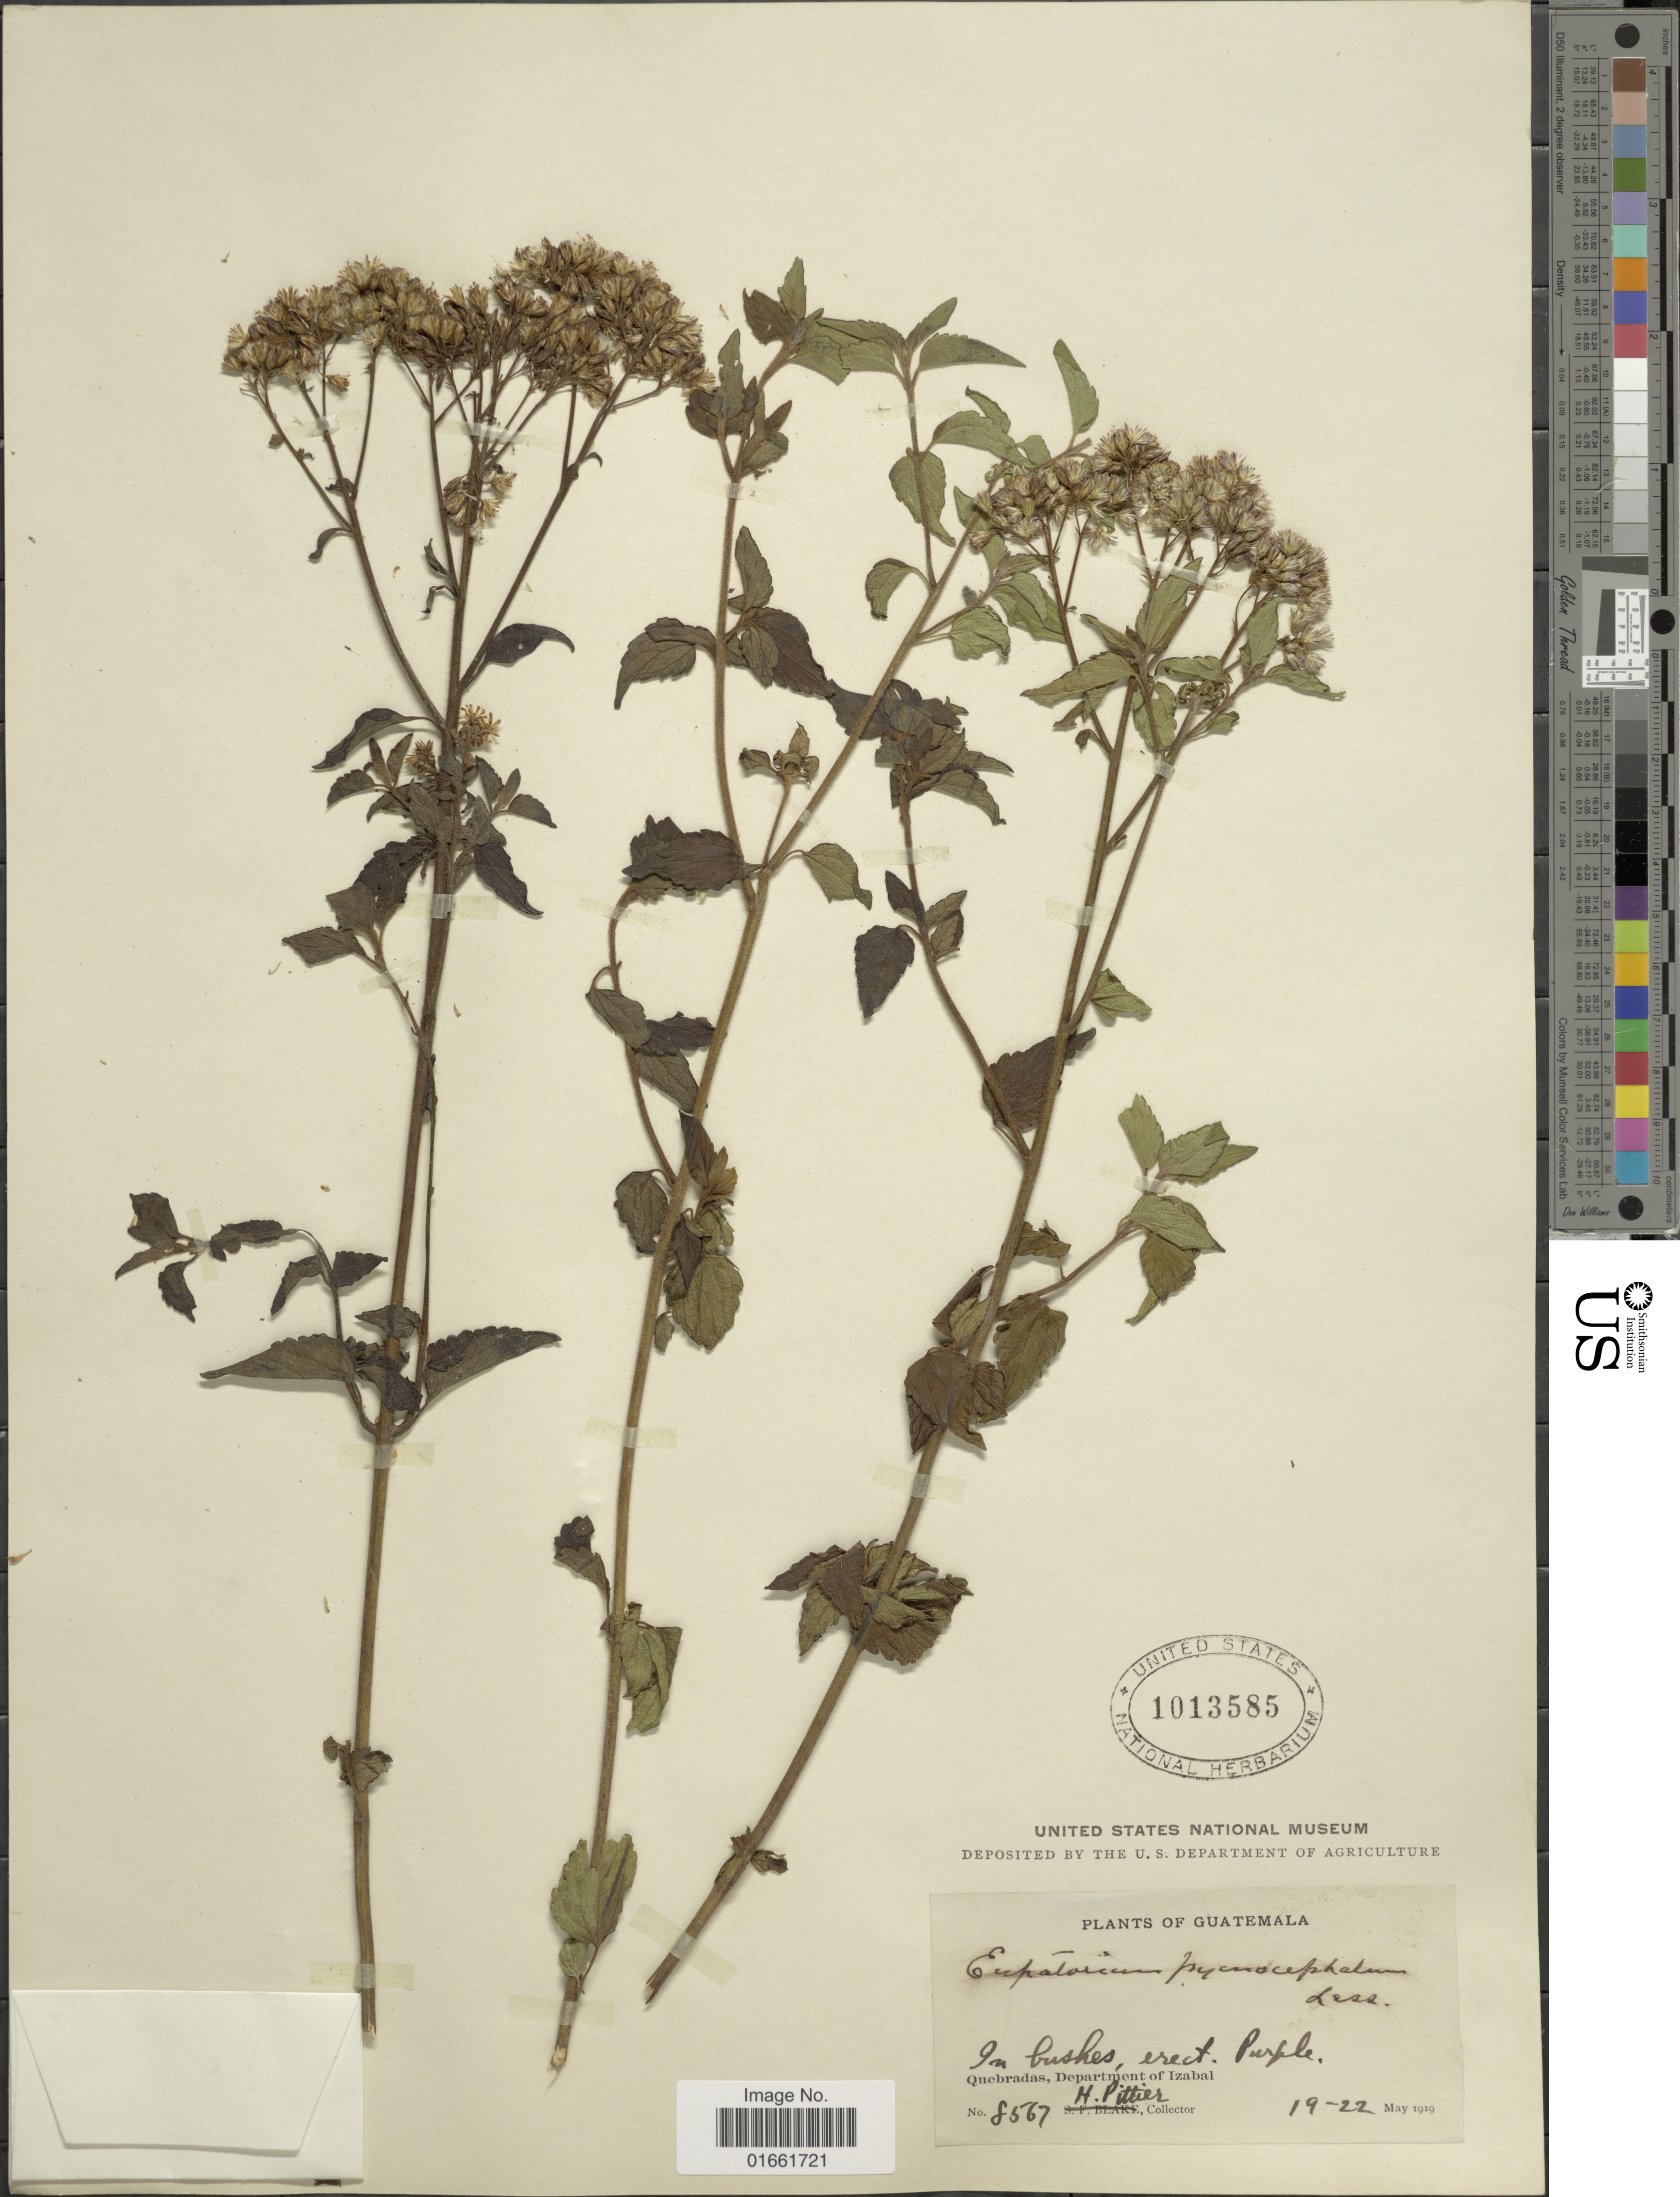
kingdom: Plantae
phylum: Tracheophyta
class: Magnoliopsida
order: Asterales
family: Asteraceae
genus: Fleischmannia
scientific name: Fleischmannia pratensis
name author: (Klatt) R.M. King & H. Rob.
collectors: H. F. Pittier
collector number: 8567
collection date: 1919-05-19/1919-05-22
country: Guatemala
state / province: Izabal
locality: Quebradas, Department of Izabal.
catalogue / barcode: US 1013585